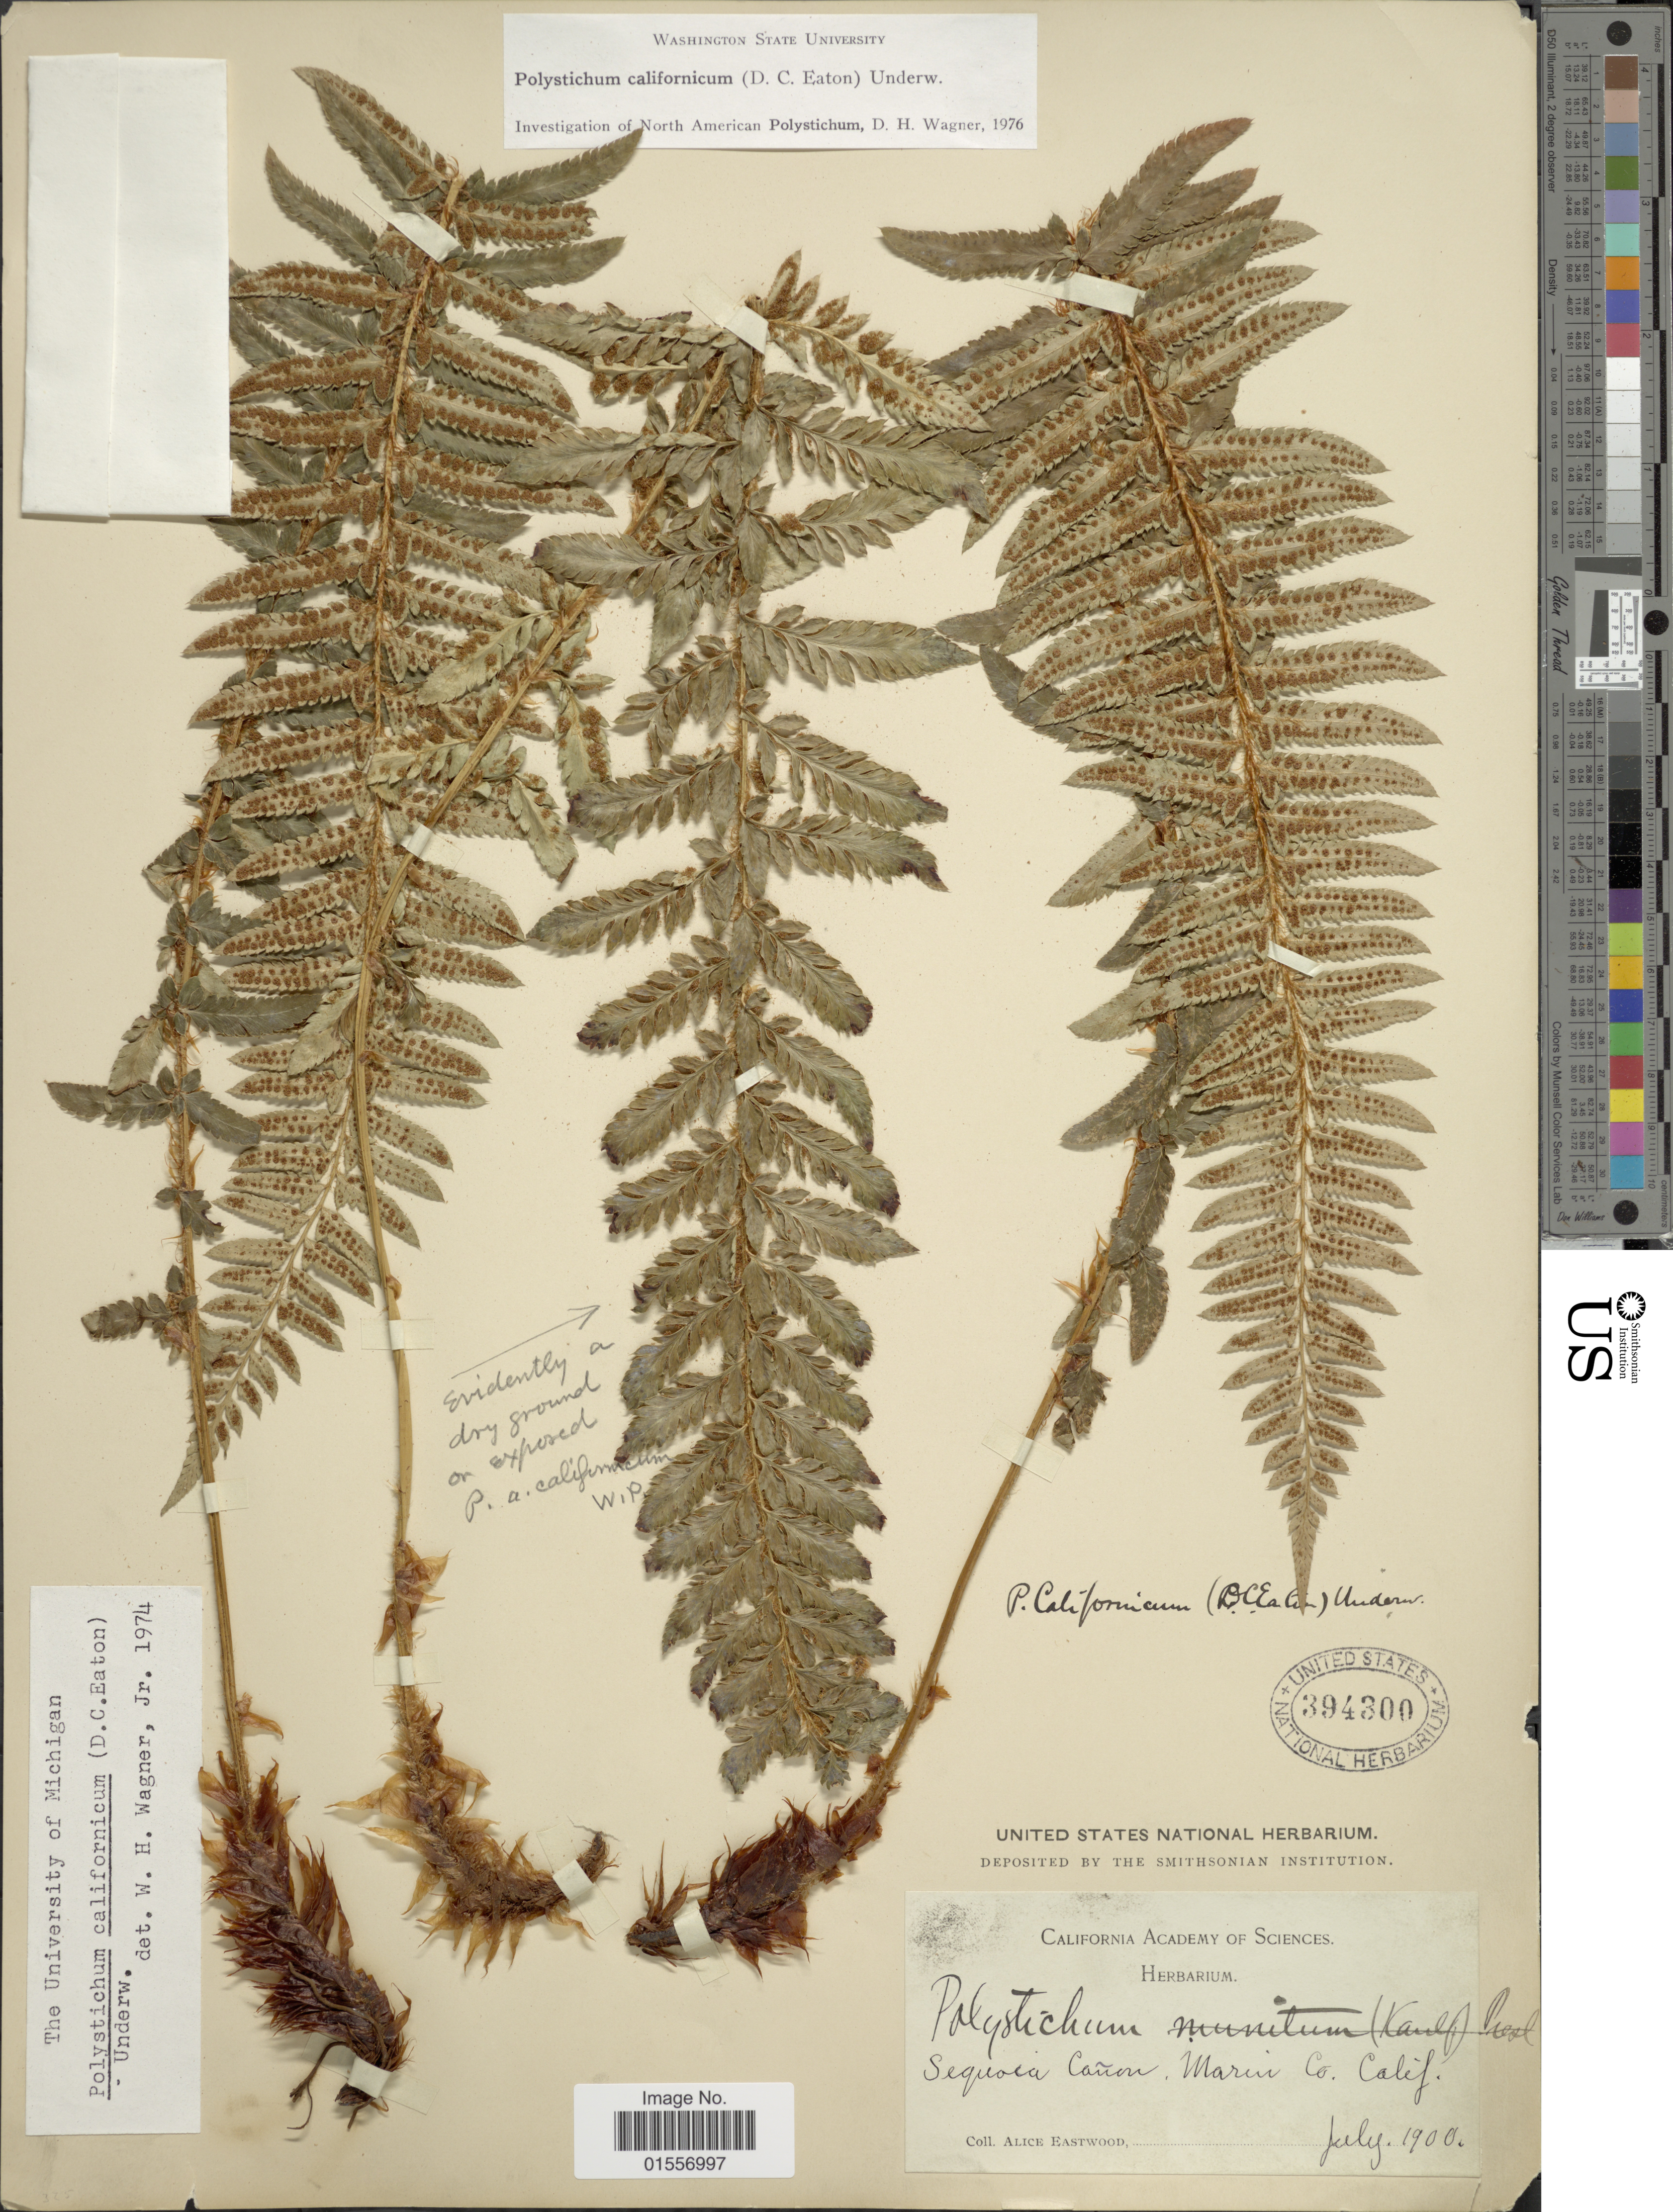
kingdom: Plantae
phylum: Tracheophyta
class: Polypodiopsida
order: Polypodiales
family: Dryopteridaceae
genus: Polystichum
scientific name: Polystichum californicum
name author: (D.C. Eaton) Diels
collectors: A. Eastwood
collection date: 1900-07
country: United States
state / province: California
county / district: Marin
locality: Sequia Canon, Marin Co.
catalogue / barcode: US 394300